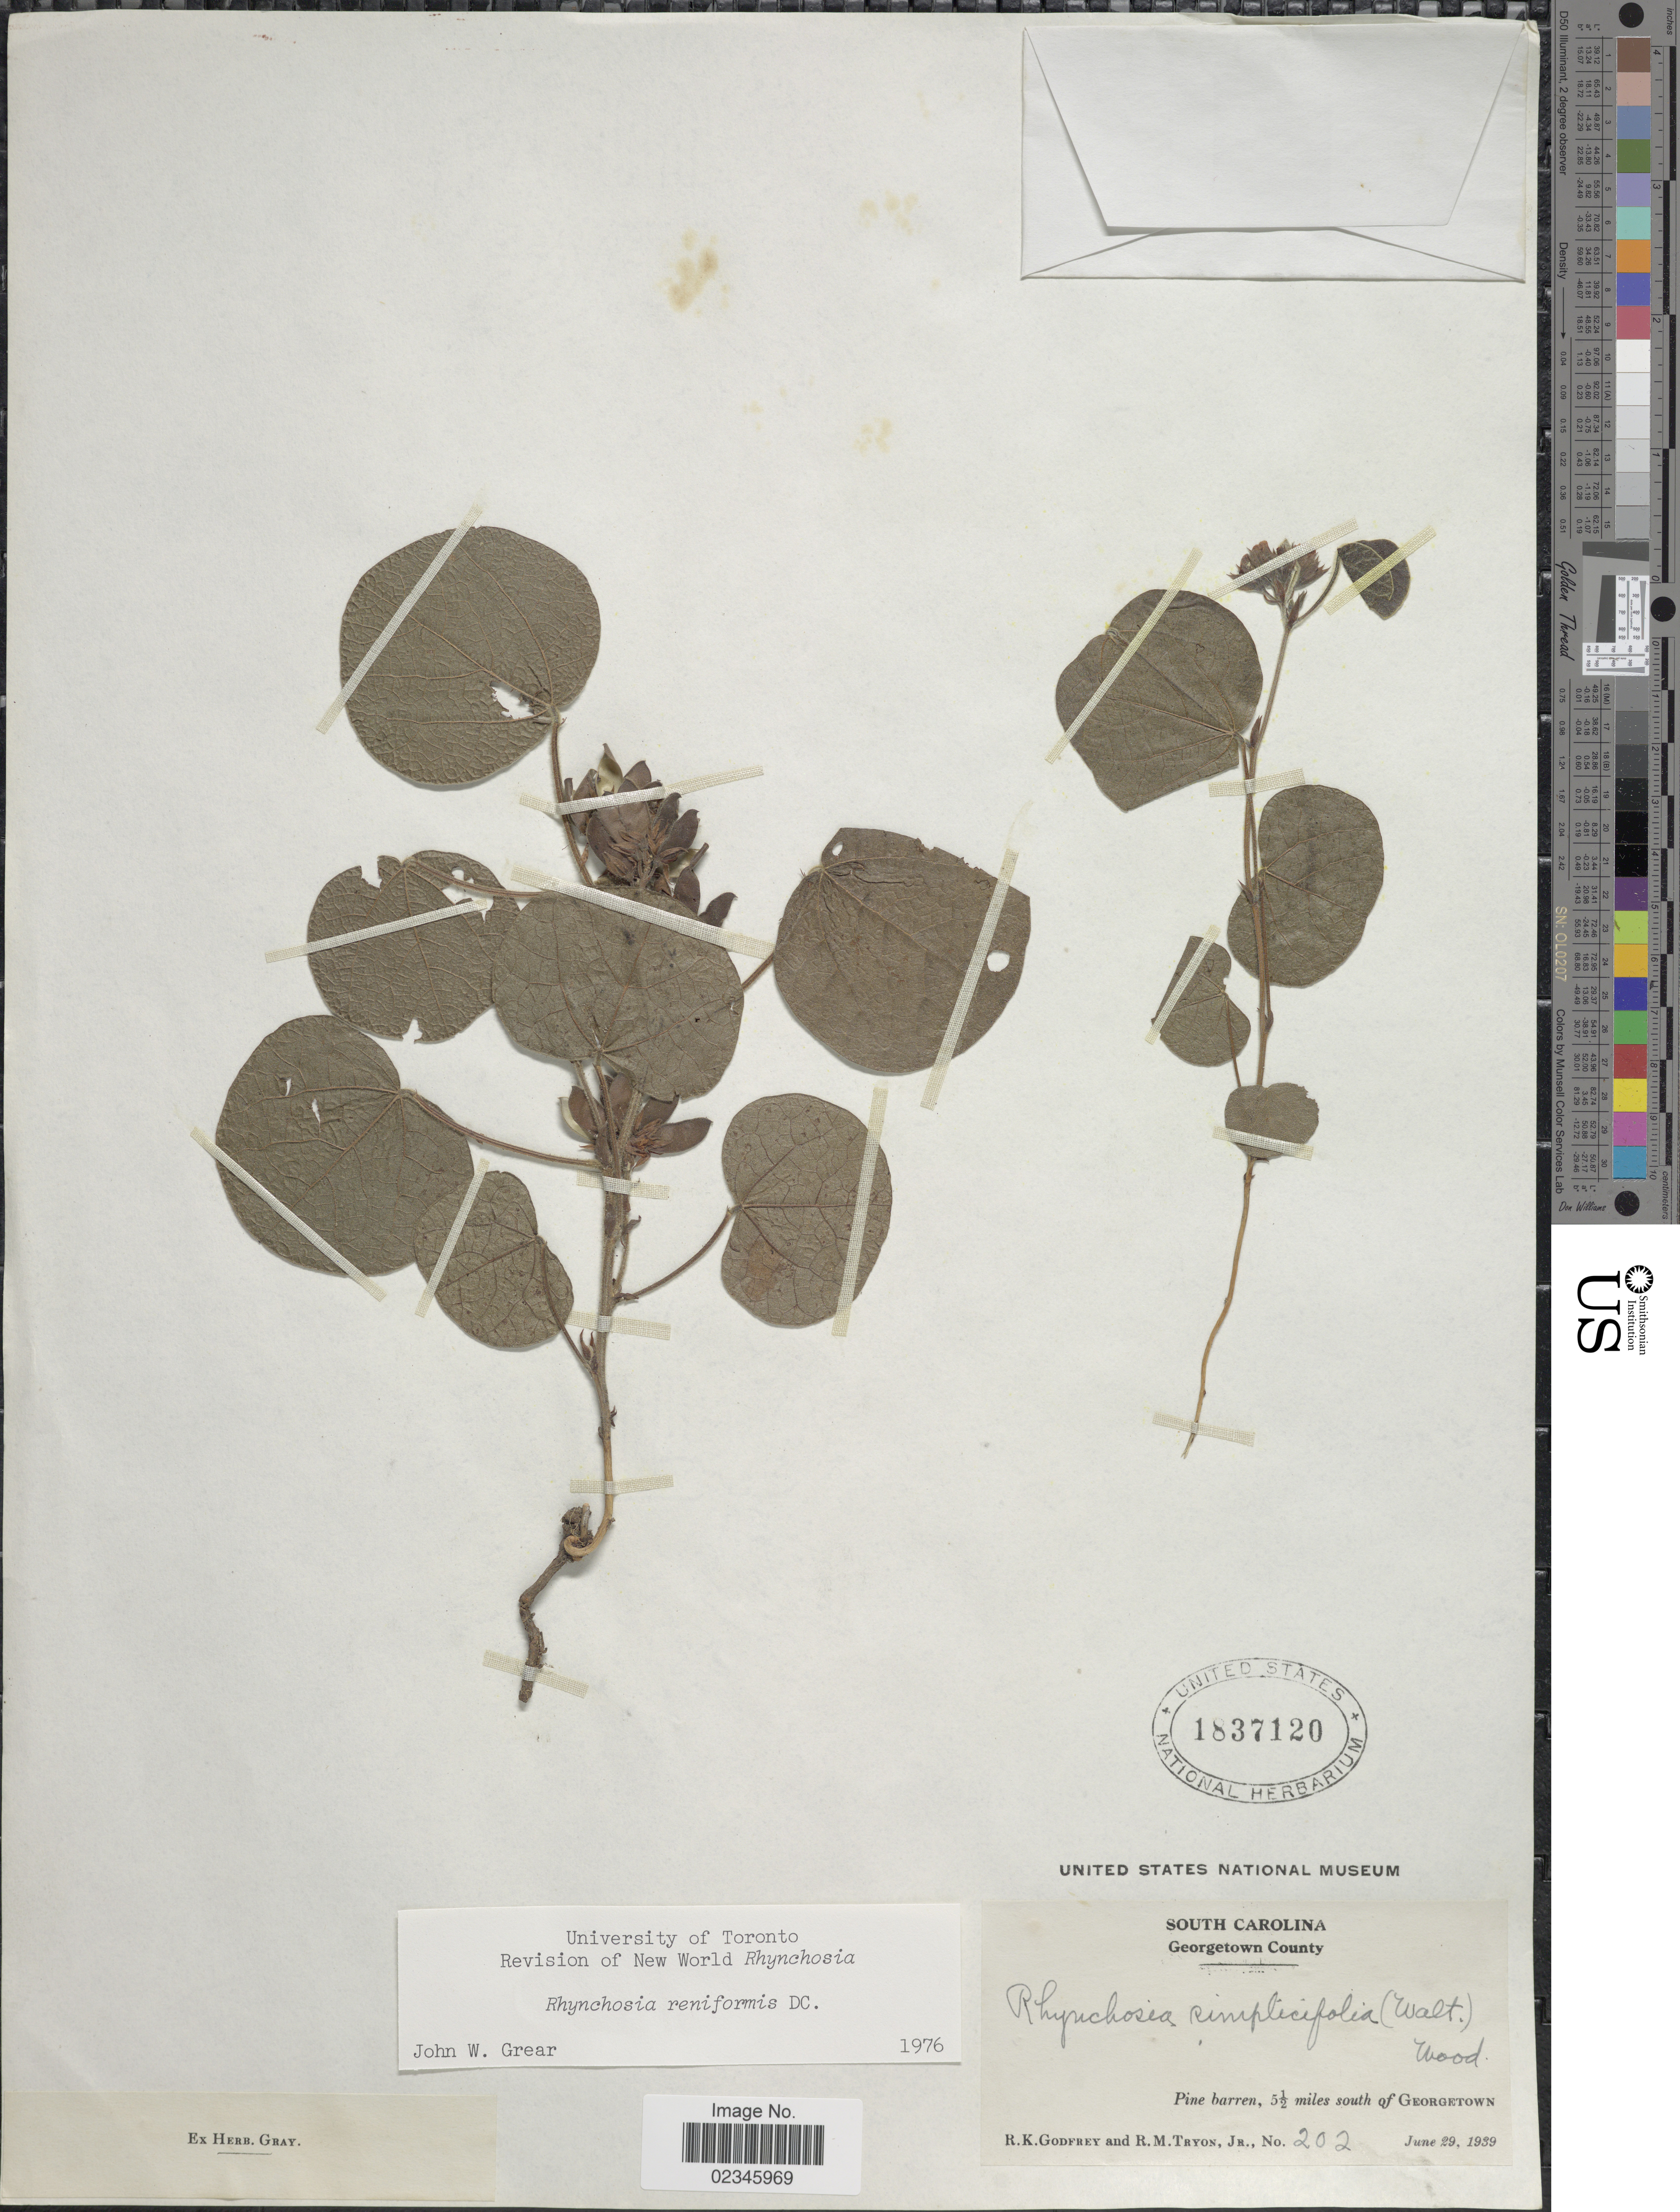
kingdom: Plantae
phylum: Tracheophyta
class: Magnoliopsida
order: Fabales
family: Fabaceae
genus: Rhynchosia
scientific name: Rhynchosia reniformis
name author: DC.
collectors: R. K. Godfrey & R. M. Tryon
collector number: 202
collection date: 1939-06-29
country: United States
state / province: South Carolina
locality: Georgetown County, pine barren, 5 1/2 miles south of Georgetown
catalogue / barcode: US 1837120